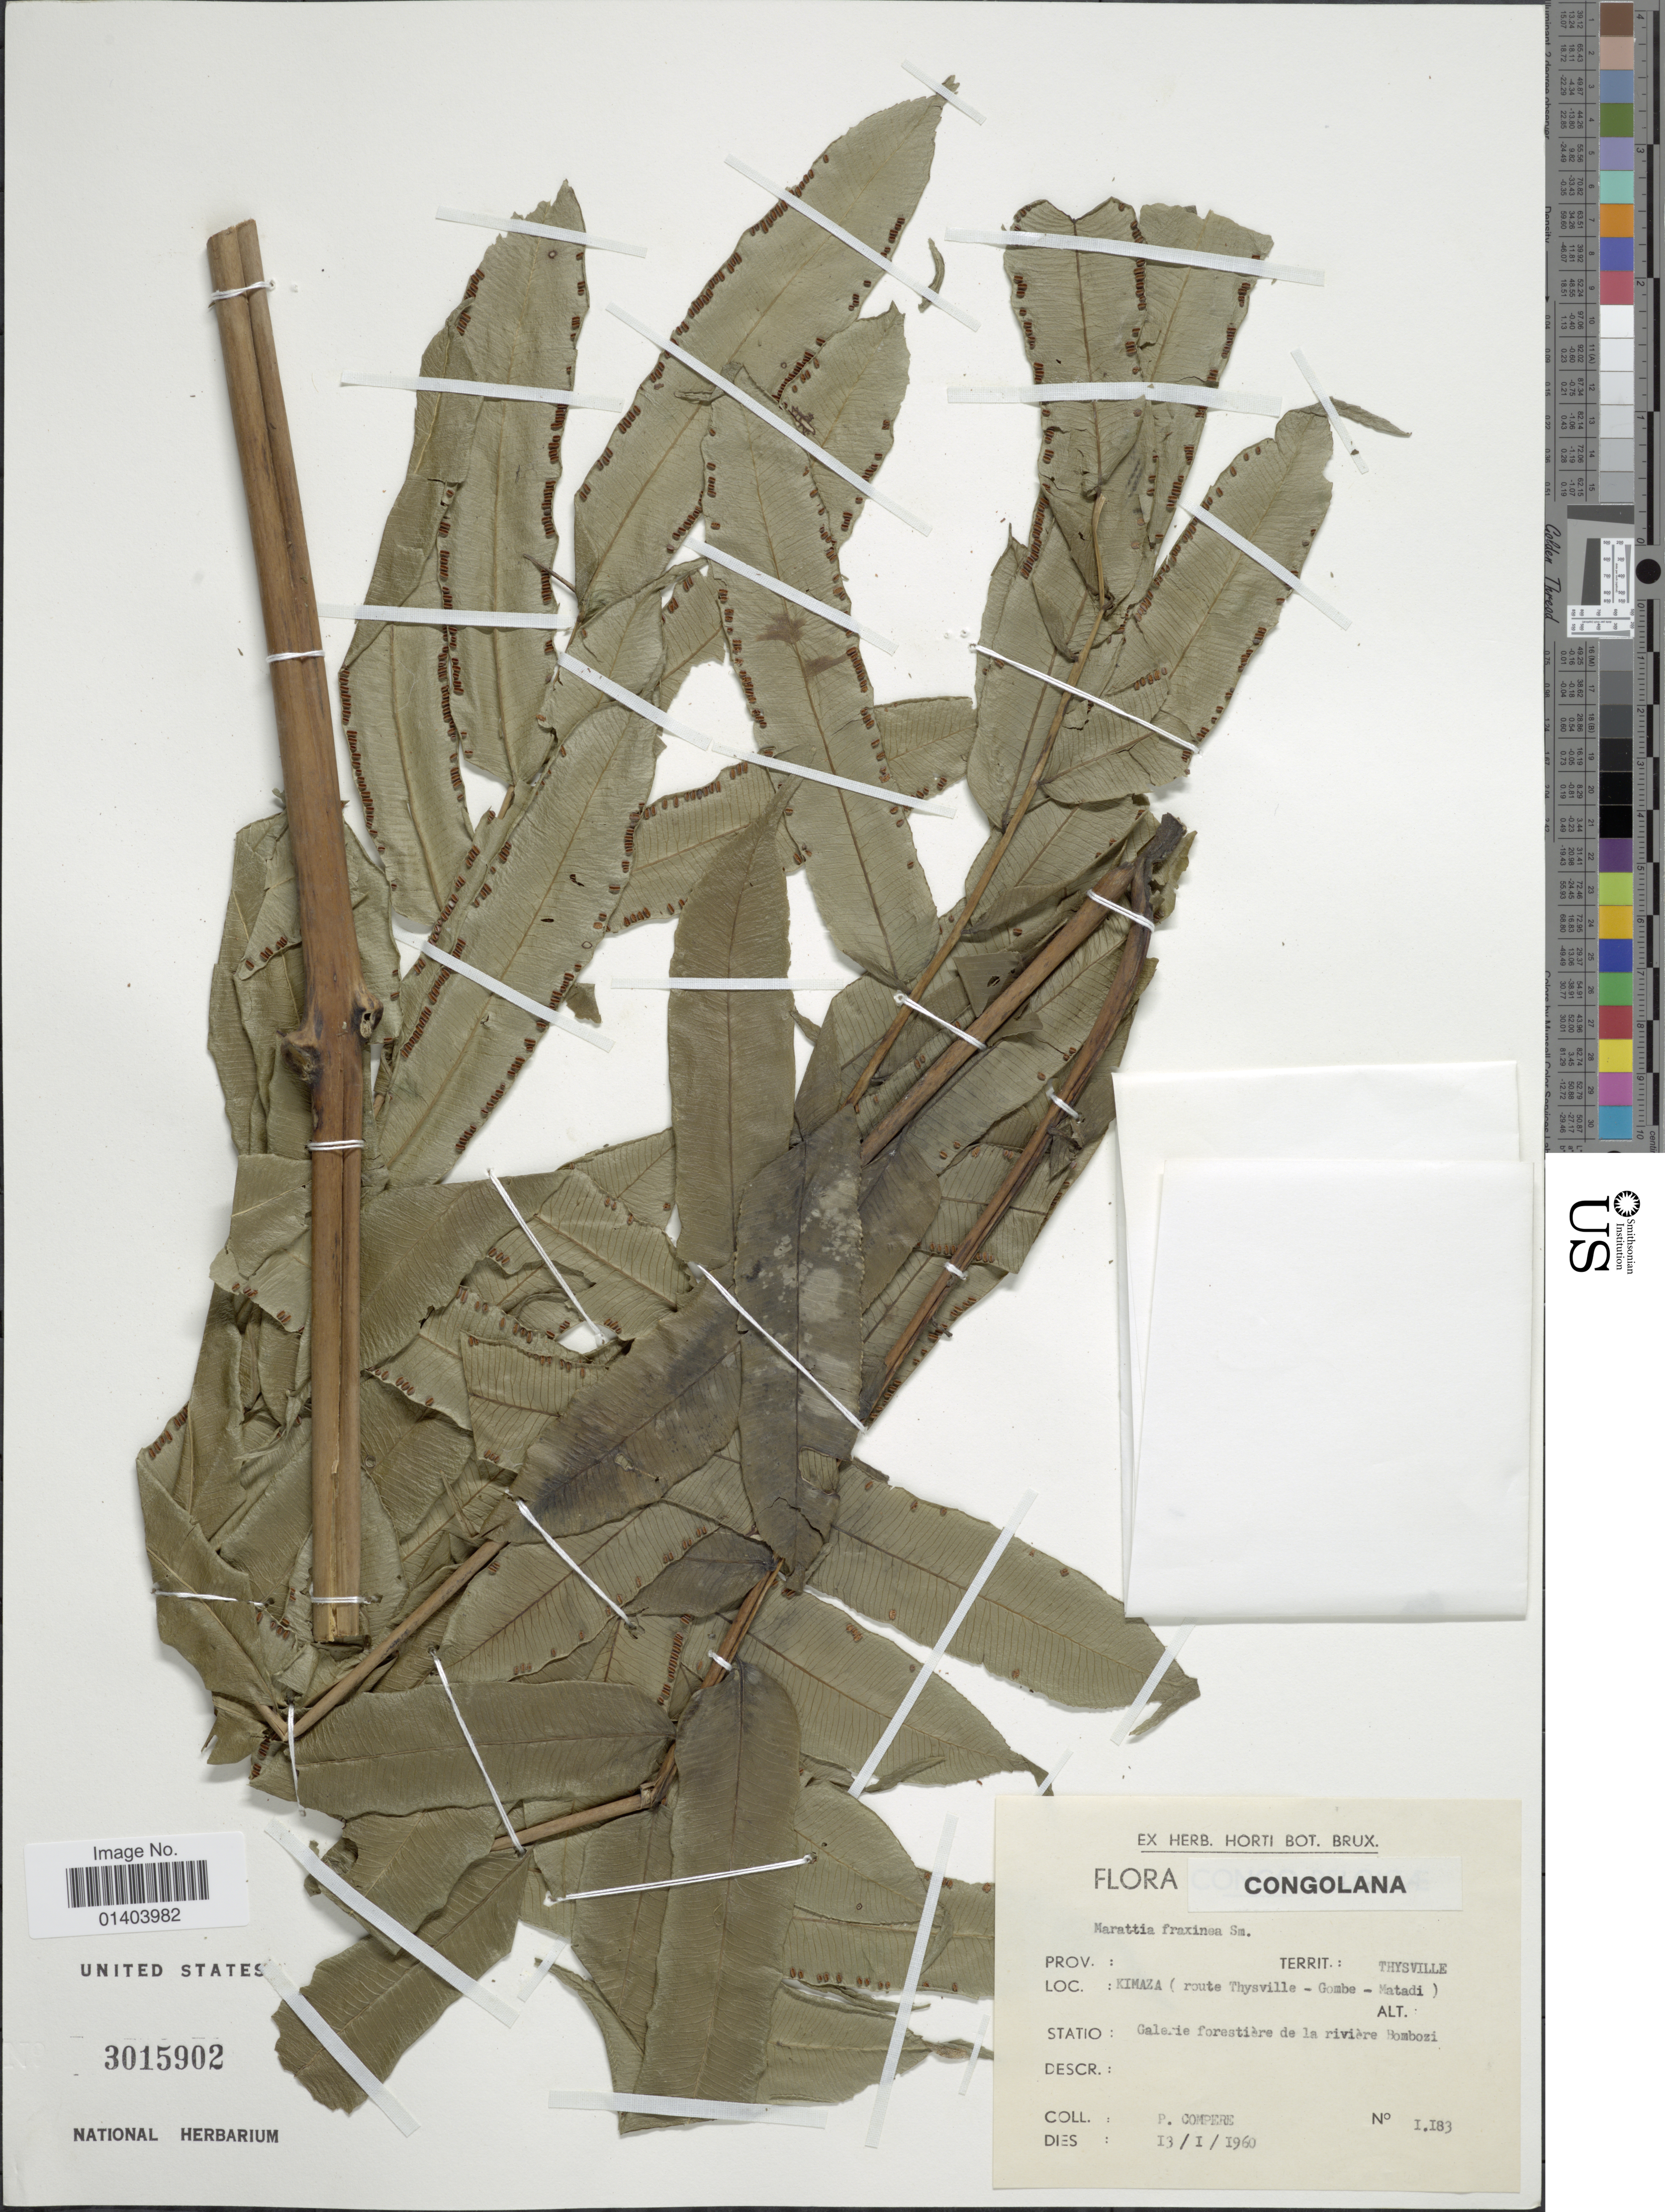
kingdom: Plantae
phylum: Tracheophyta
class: Polypodiopsida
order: Marattiales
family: Marattiaceae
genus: Ptisana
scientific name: Ptisana fraxinea var. fraxinea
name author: (Sm.) Murdock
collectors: P. Compere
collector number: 1183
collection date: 1960-01-13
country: Congo, Democratic Republic of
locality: Territ: Thysville, Kimaza (route Thysville - gombe - Matadi), Statio: Galerie forestiere de la riviere Bombozi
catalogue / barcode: US 3015902